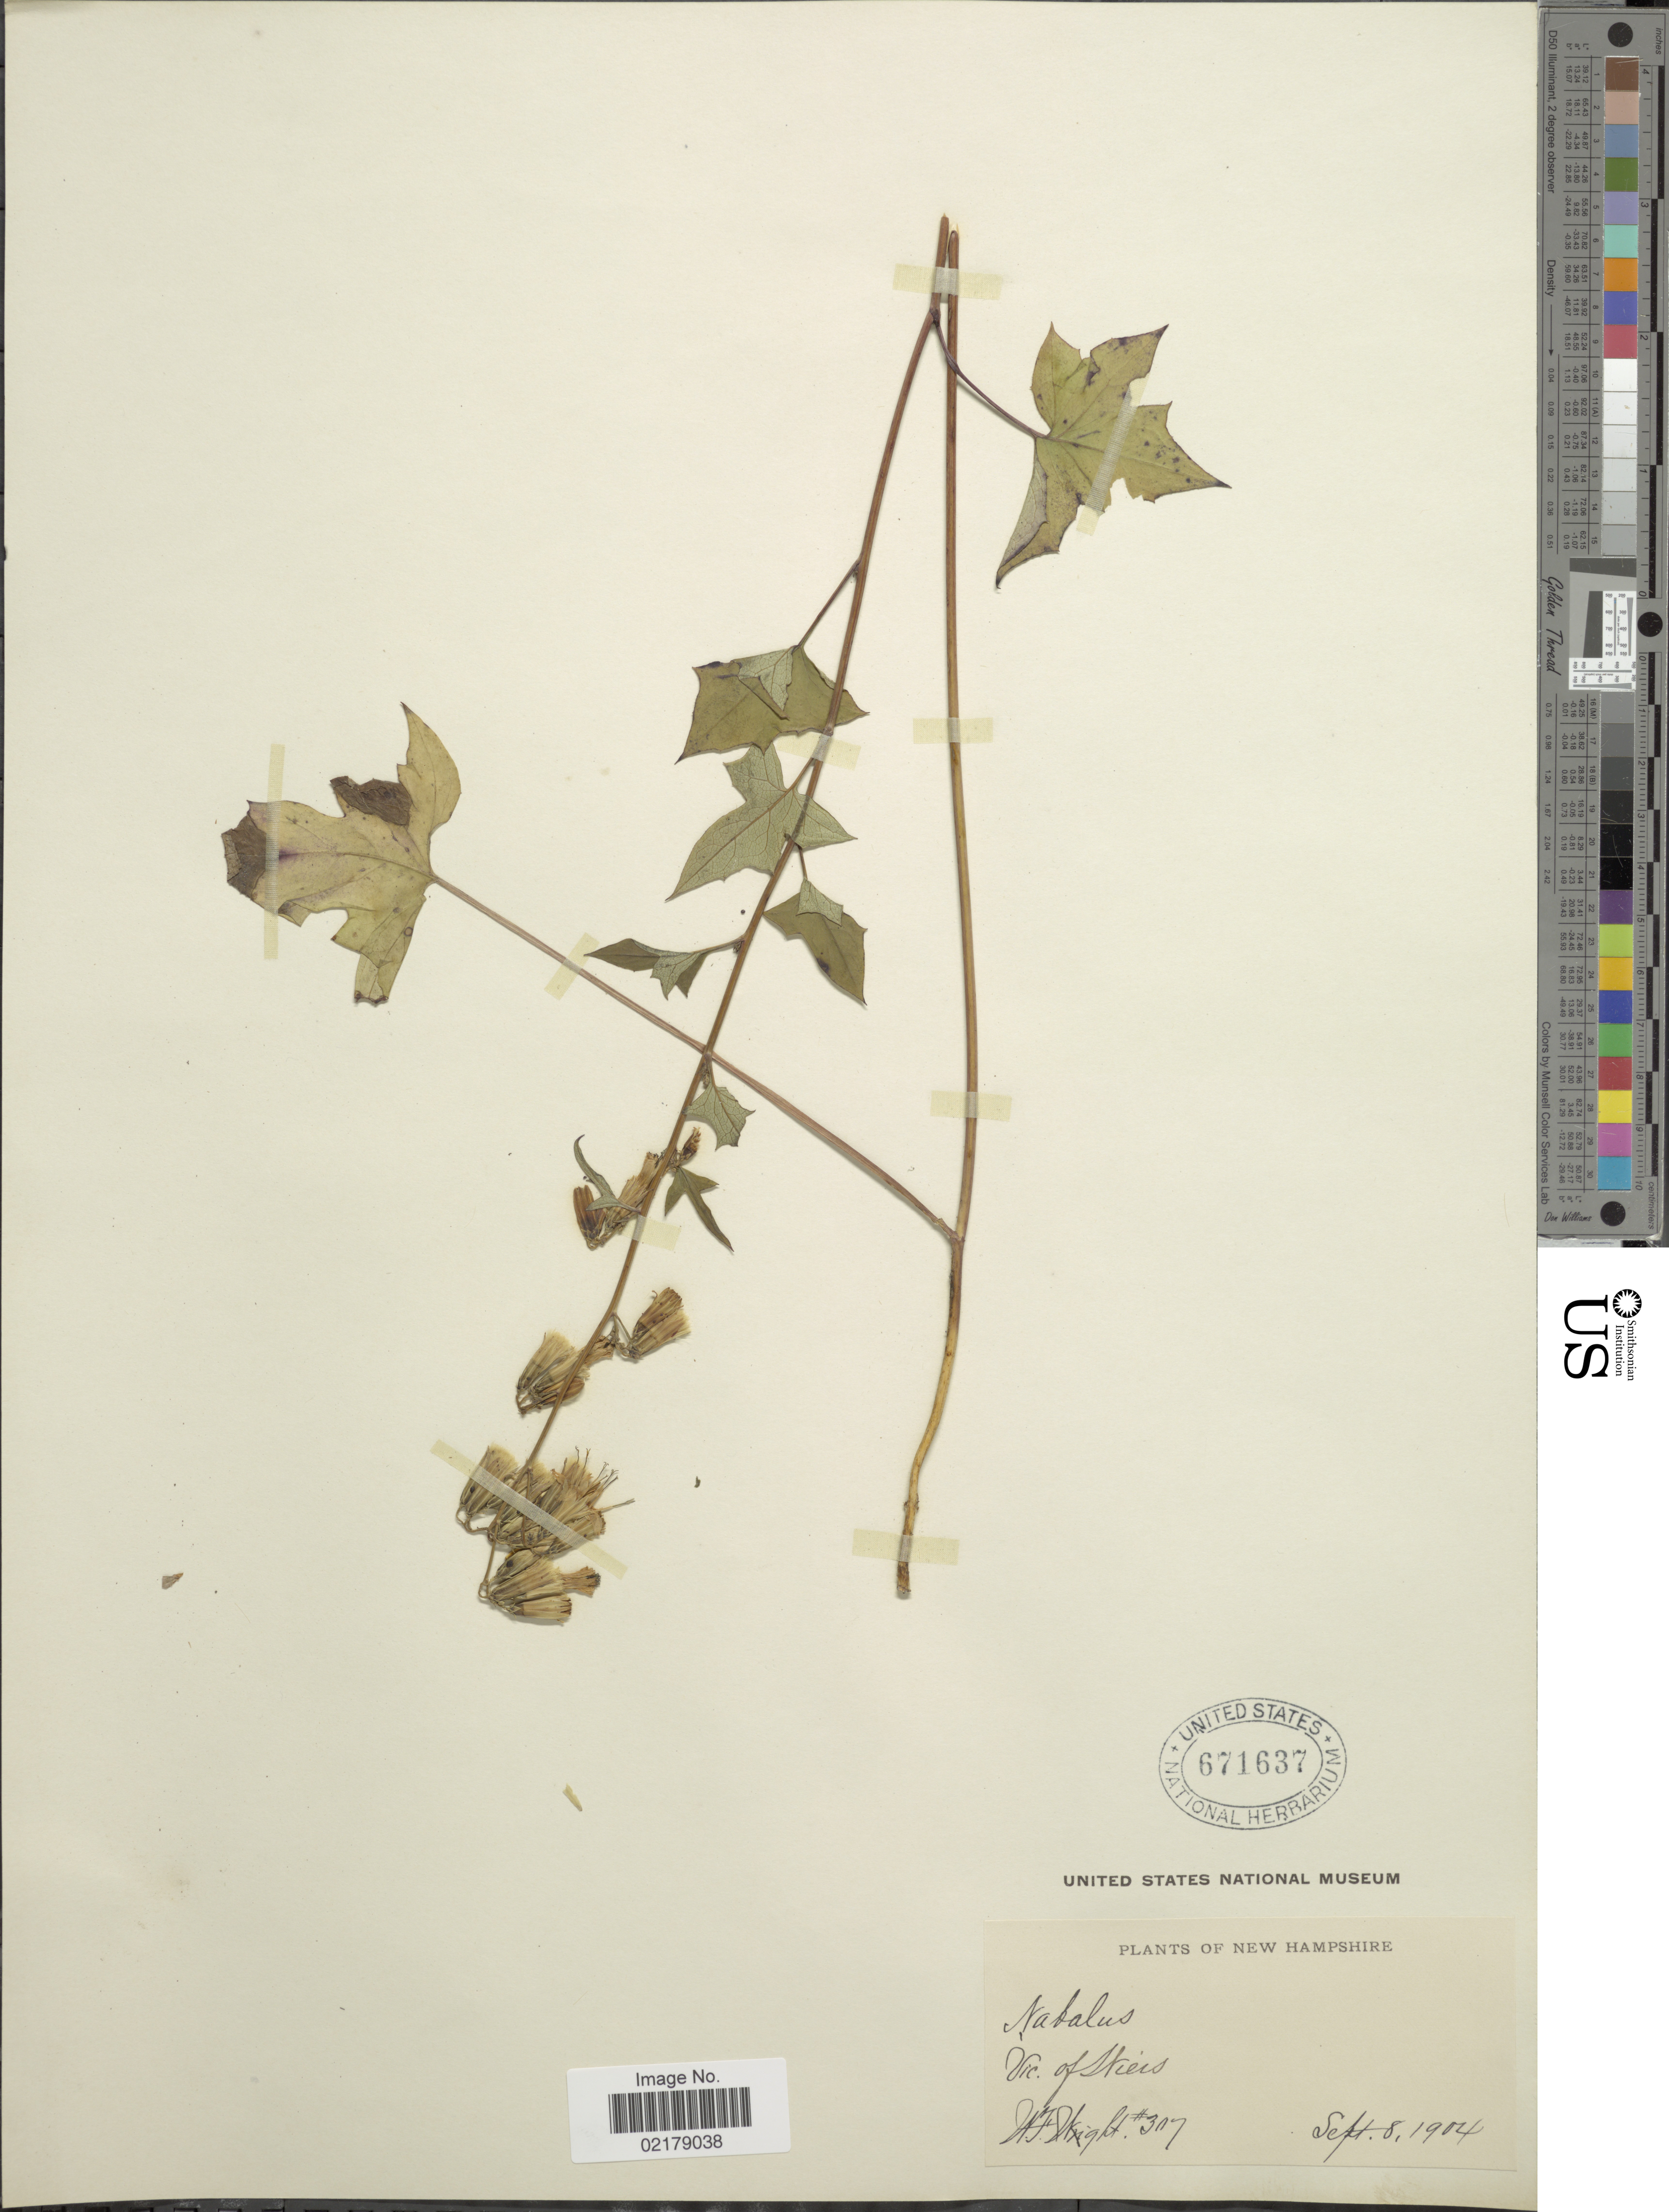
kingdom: Plantae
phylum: Tracheophyta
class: Magnoliopsida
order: Asterales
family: Asteraceae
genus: Nabalus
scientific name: Nabalus altissimus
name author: (L.) Hook.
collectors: W. F. Wright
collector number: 307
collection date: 1904-09-08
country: United States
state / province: New Hampshire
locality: Vic of Stiers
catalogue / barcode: US 671637